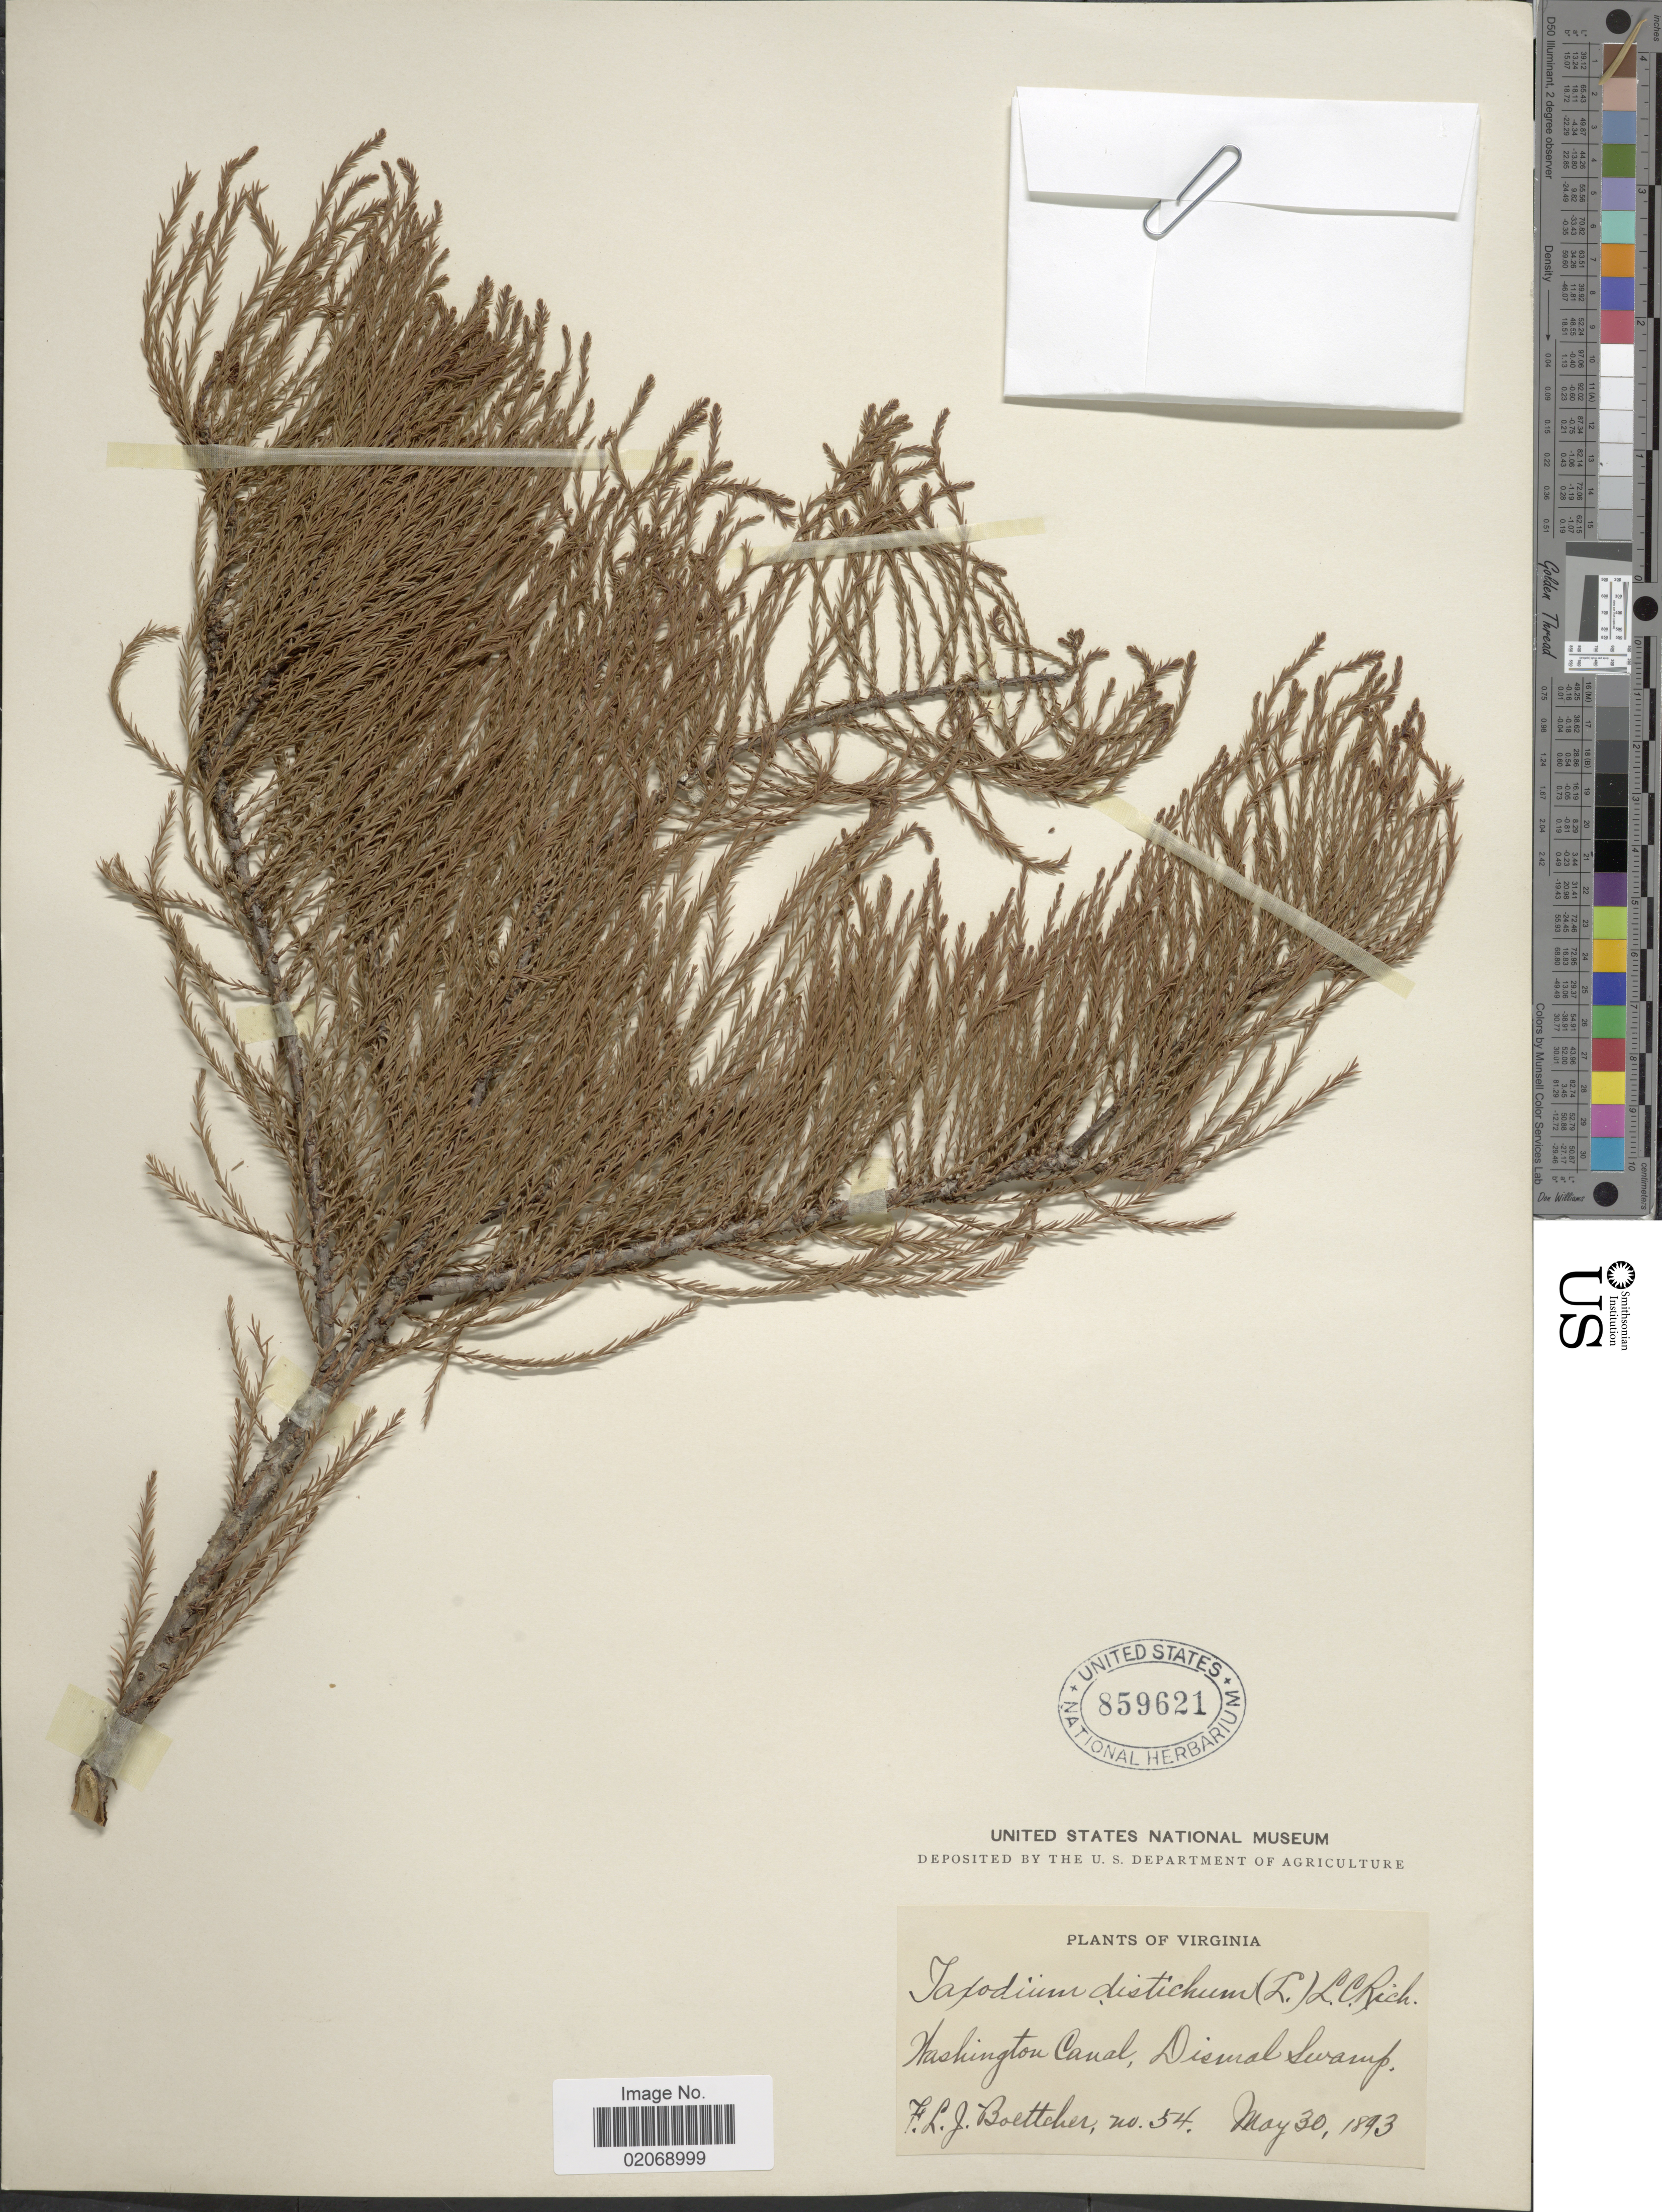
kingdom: Plantae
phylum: Tracheophyta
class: Pinopsida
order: Pinales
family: Cupressaceae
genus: Taxodium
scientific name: Taxodium distichum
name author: (L.) Rich.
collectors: F. Boettcher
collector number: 54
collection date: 1893-05-30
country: United States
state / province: Virginia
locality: Washington canal, Dismal Swamp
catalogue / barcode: US 859621